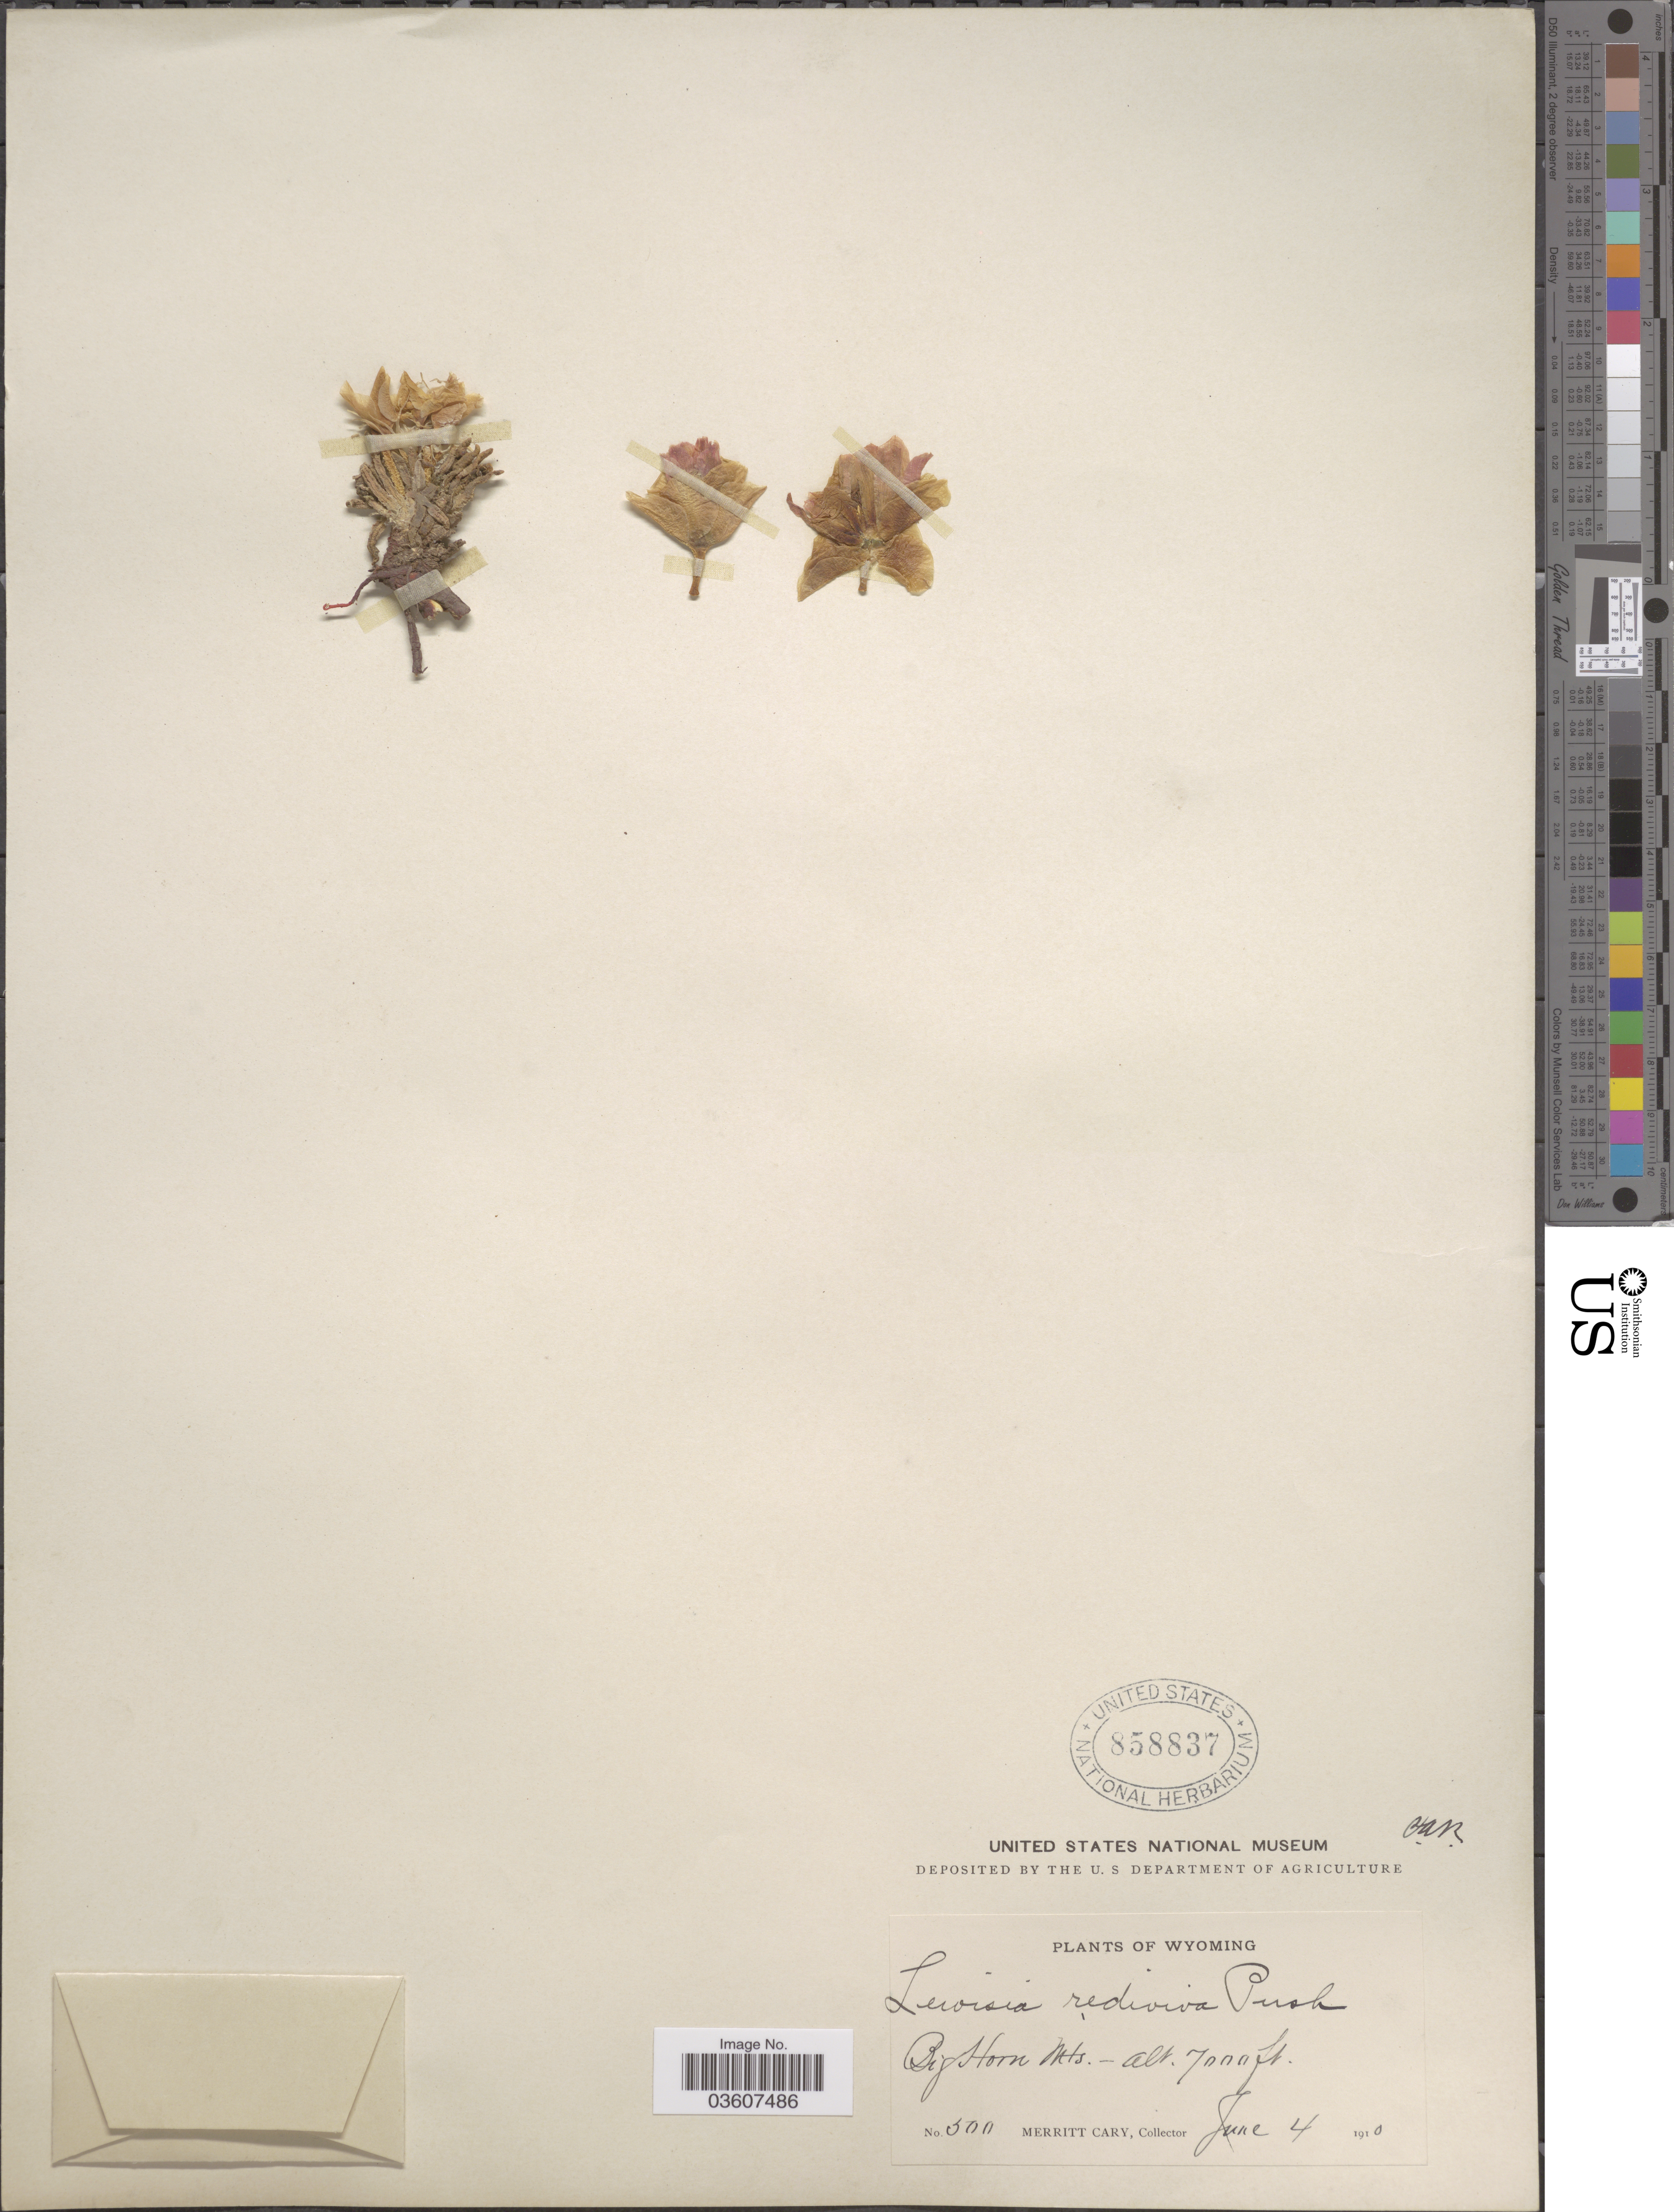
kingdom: Plantae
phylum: Tracheophyta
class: Magnoliopsida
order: Caryophyllales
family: Montiaceae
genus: Lewisia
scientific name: Lewisia rediviva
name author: Pursh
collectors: M. Cary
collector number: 500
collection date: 1910-06-04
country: United States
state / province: Wyoming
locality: Big Horn Mts.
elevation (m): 2134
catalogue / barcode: US 858837